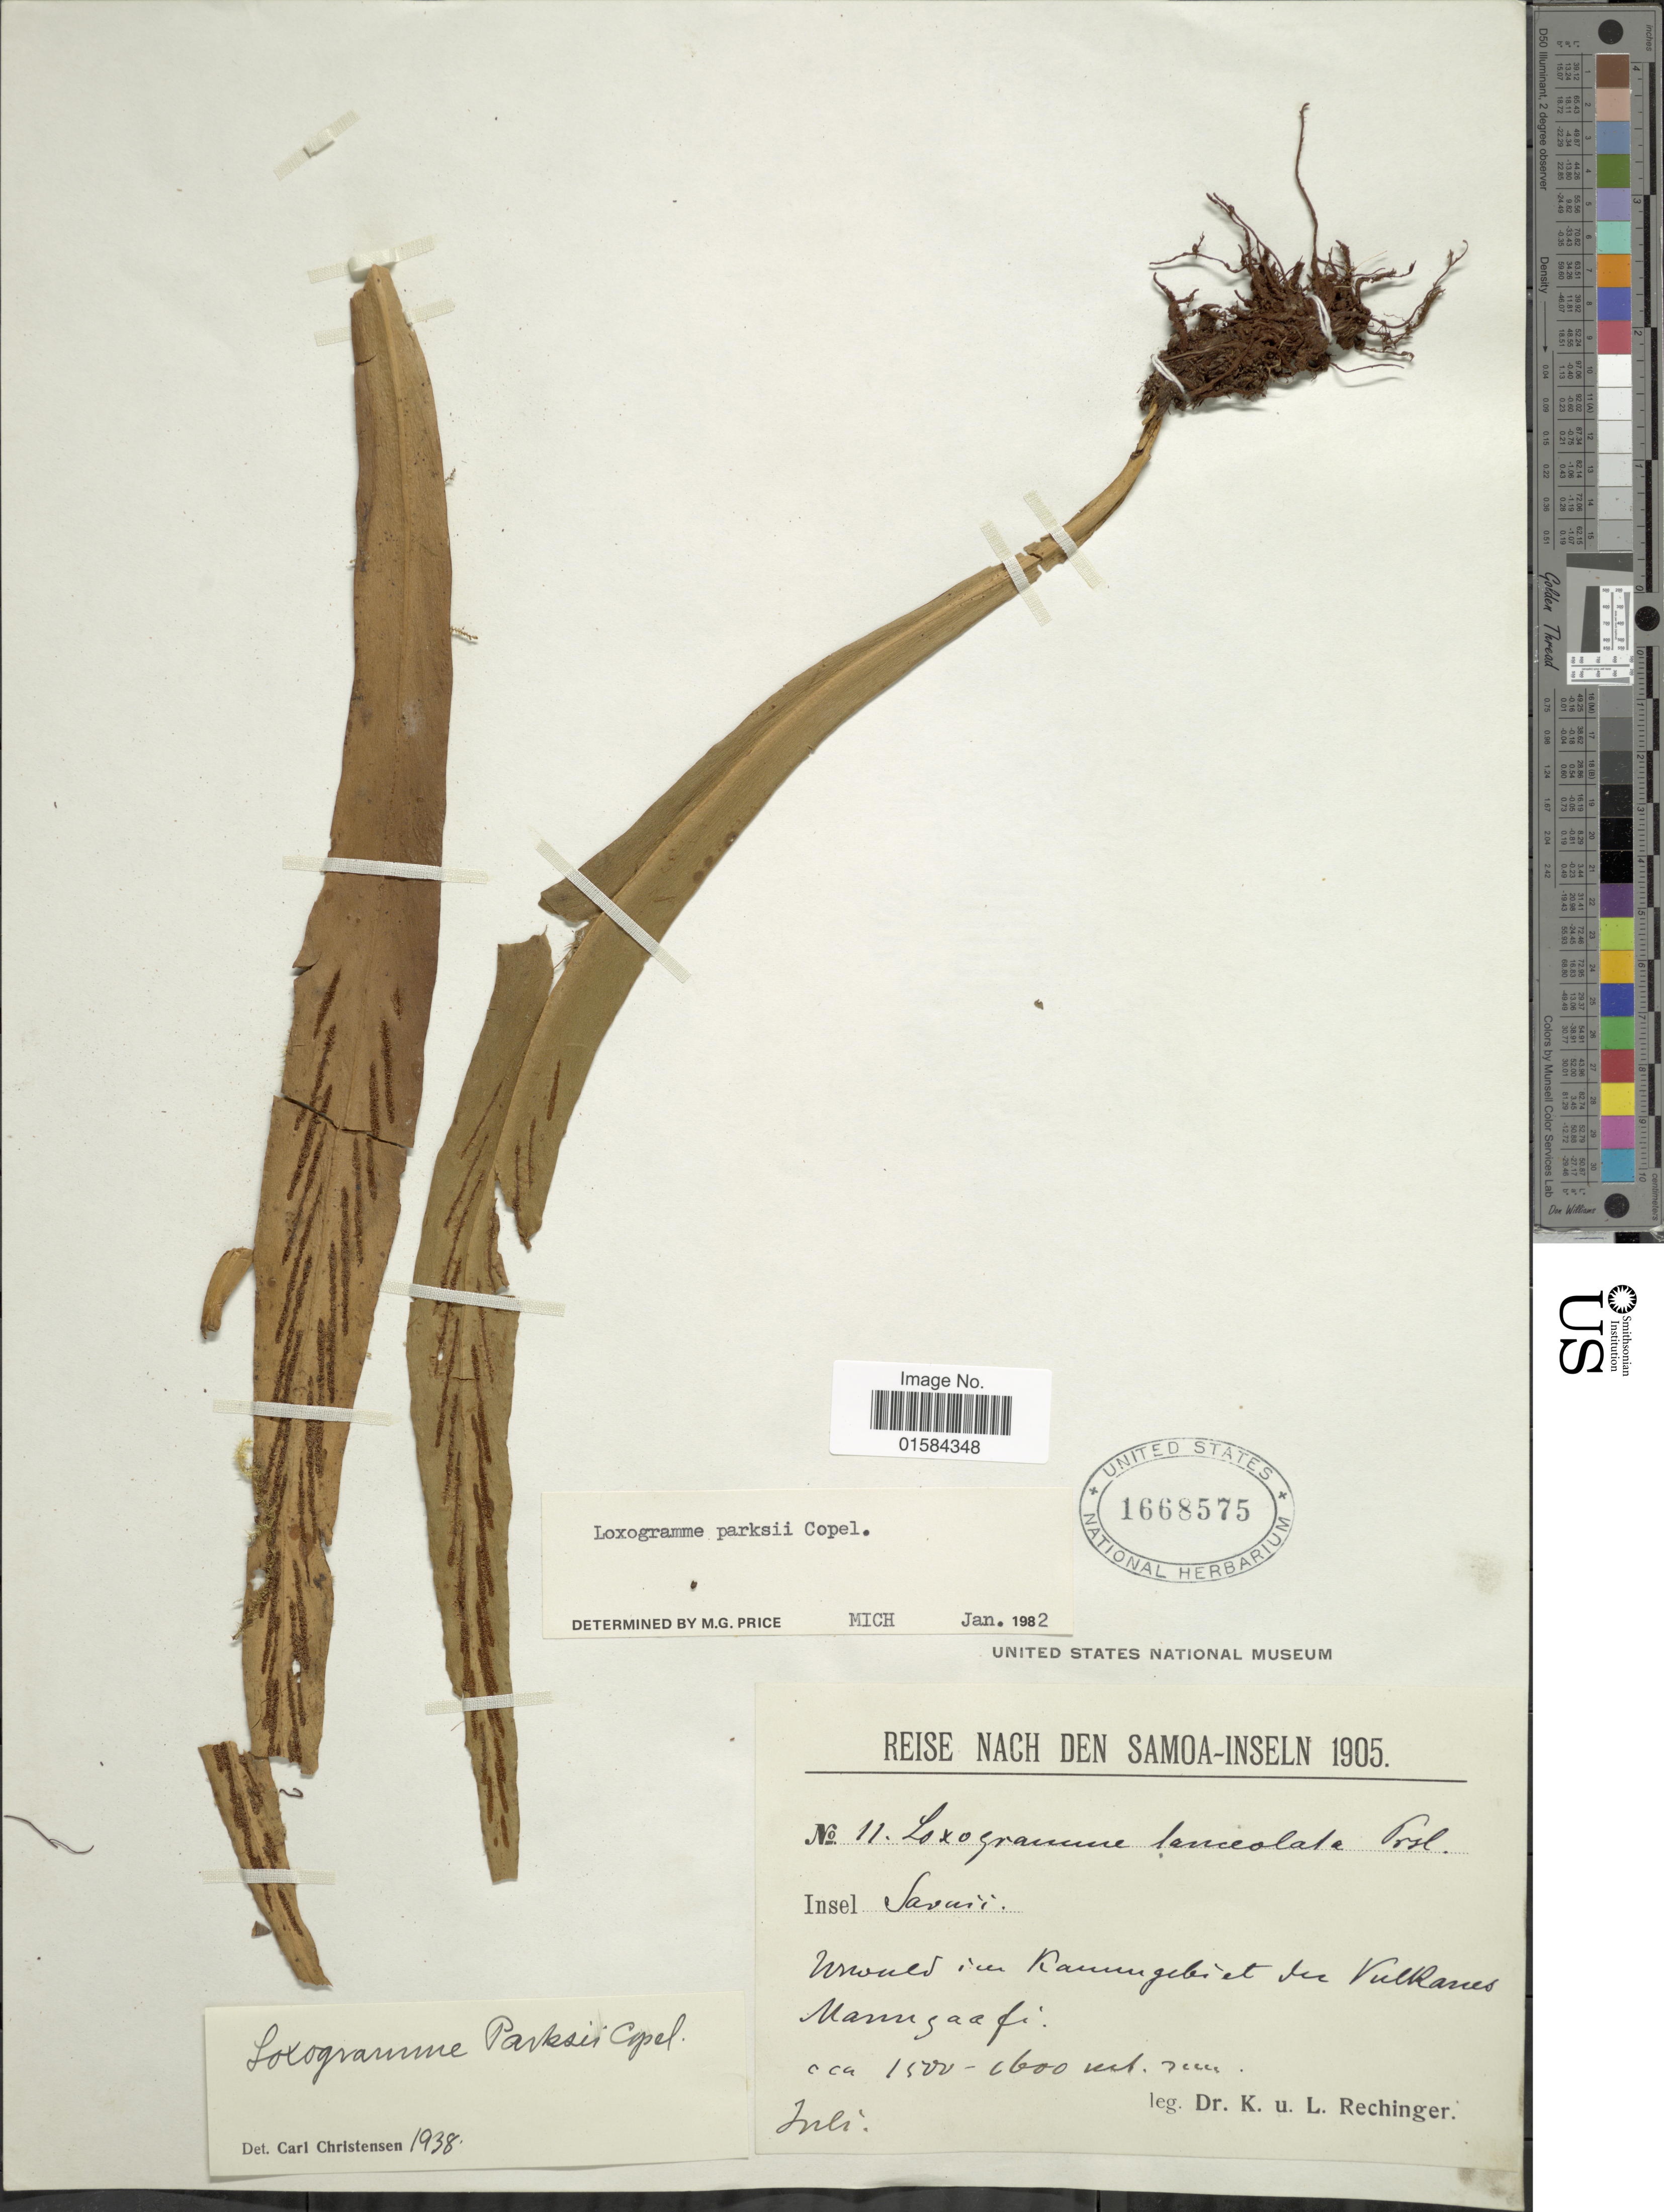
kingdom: Plantae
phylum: Tracheophyta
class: Polypodiopsida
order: Polypodiales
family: Polypodiaceae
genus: Loxogramme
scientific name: Loxogramme parksii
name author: Copel.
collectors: K. Rechinger & L. Rechinger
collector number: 11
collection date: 1905-07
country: Samoa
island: Savai'i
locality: Samoa-Inseln, Insel Savaii, [illegible text]wald in Kammgebiet du Vulkanes Mannsaafi[interpreted]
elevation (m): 1500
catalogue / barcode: US 1668575